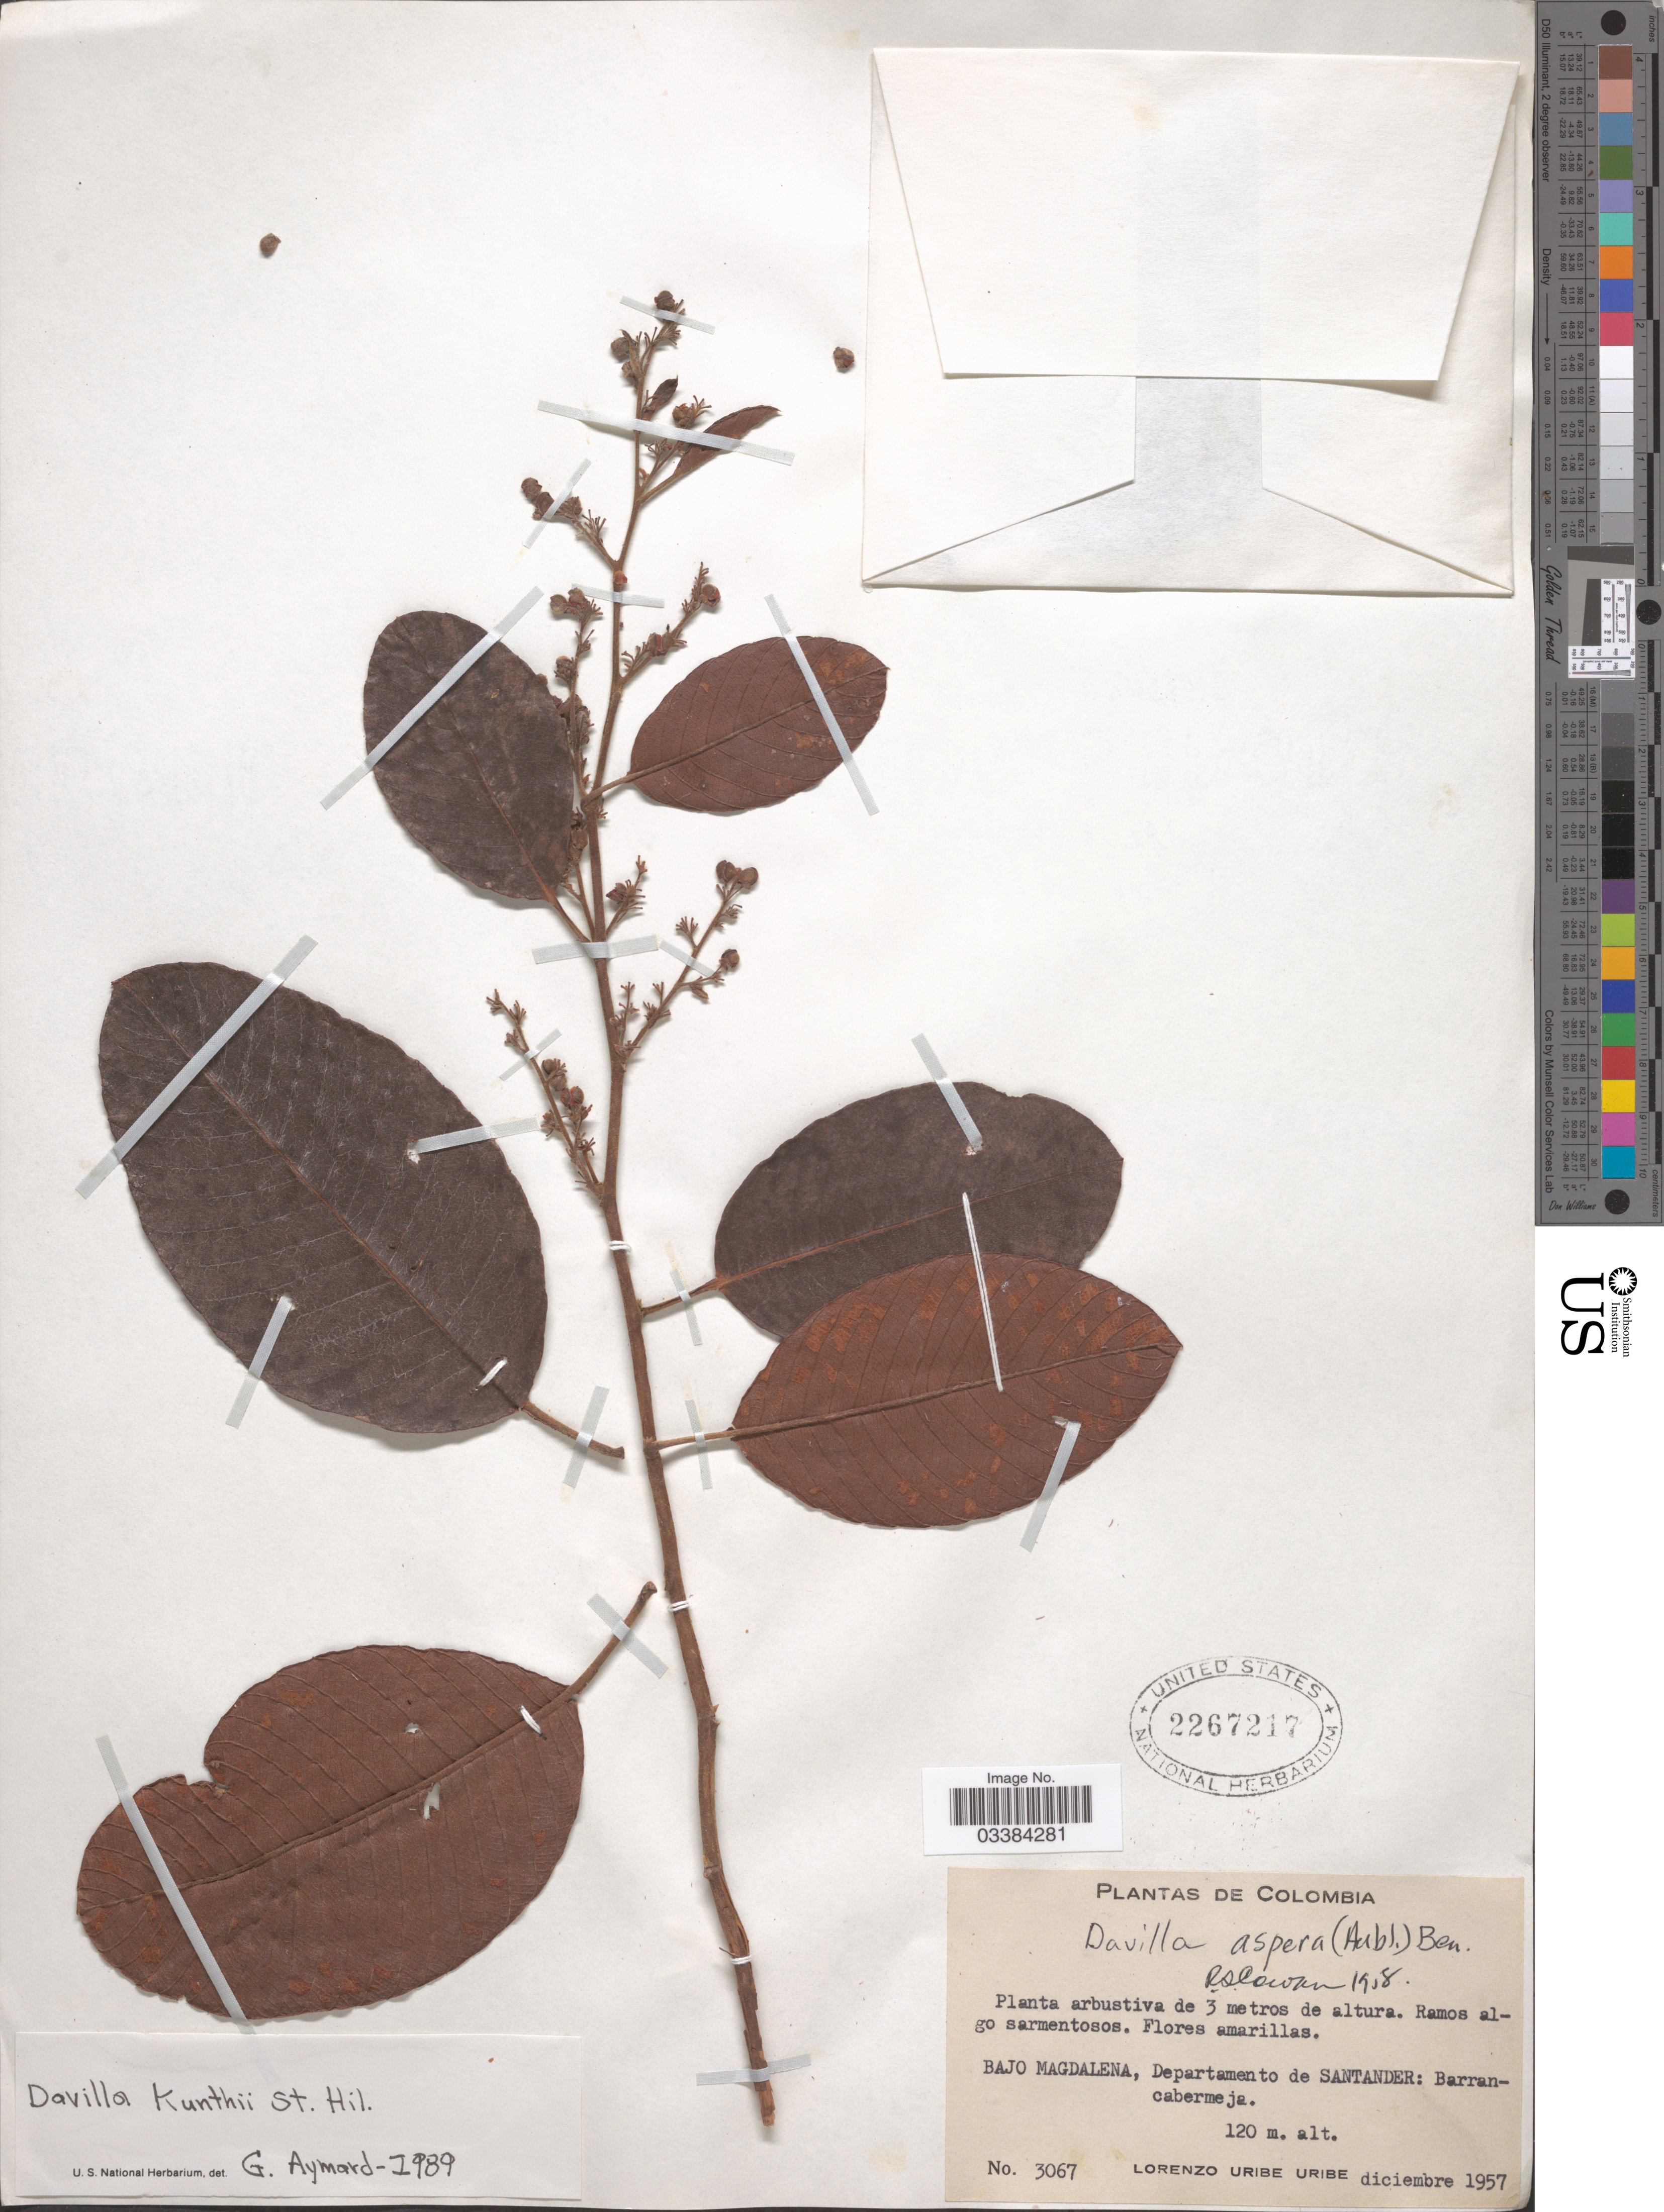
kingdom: Plantae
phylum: Tracheophyta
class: Magnoliopsida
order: Dilleniales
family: Dilleniaceae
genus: Davilla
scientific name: Davilla kunthii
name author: A. St.-Hil.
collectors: L. Uribe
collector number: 3067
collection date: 1957-12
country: Colombia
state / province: Santander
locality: Bajo Magdalena, Departamento de Santander: Barrancabermeja.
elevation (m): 120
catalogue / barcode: US 2267217